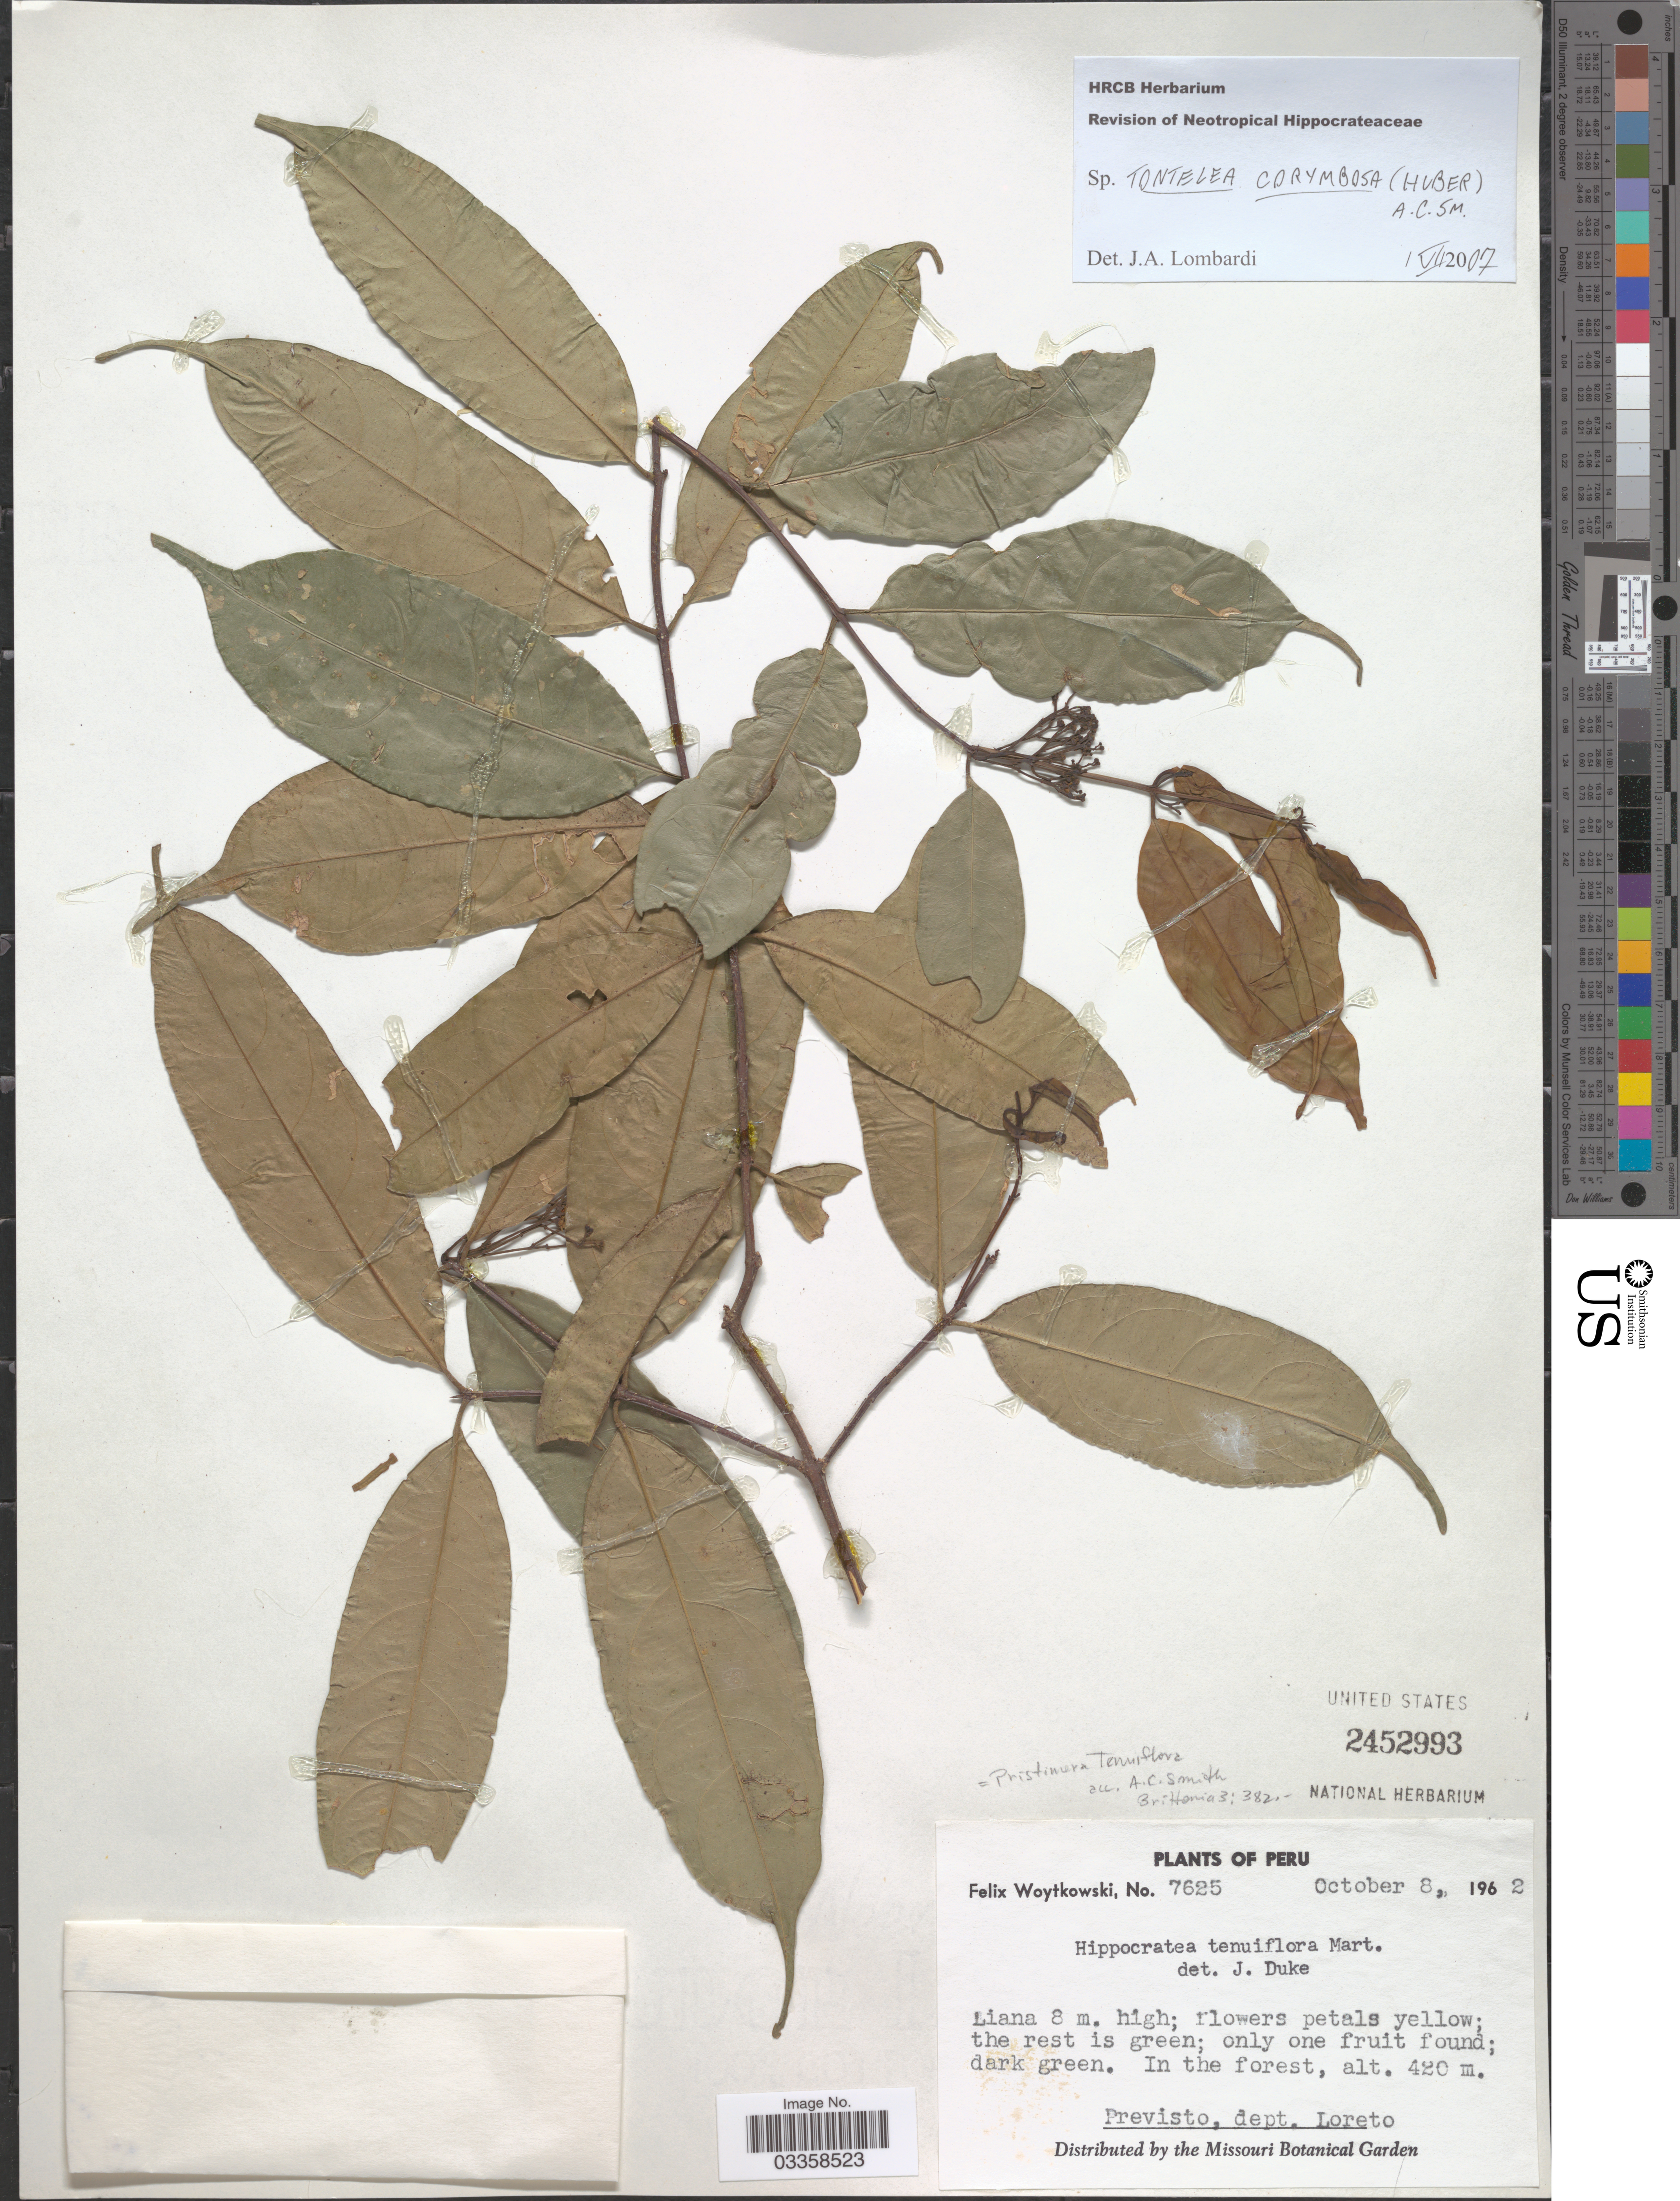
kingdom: Plantae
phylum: Tracheophyta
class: Magnoliopsida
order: Celastrales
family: Celastraceae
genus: Tontelea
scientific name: Tontelea corymbosa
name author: (Huber) A.C. Sm.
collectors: F. Woytkowski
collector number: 7625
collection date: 1962-10-08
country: Peru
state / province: Loreto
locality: Previsto, dept. Loreto.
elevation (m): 420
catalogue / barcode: US 2452993